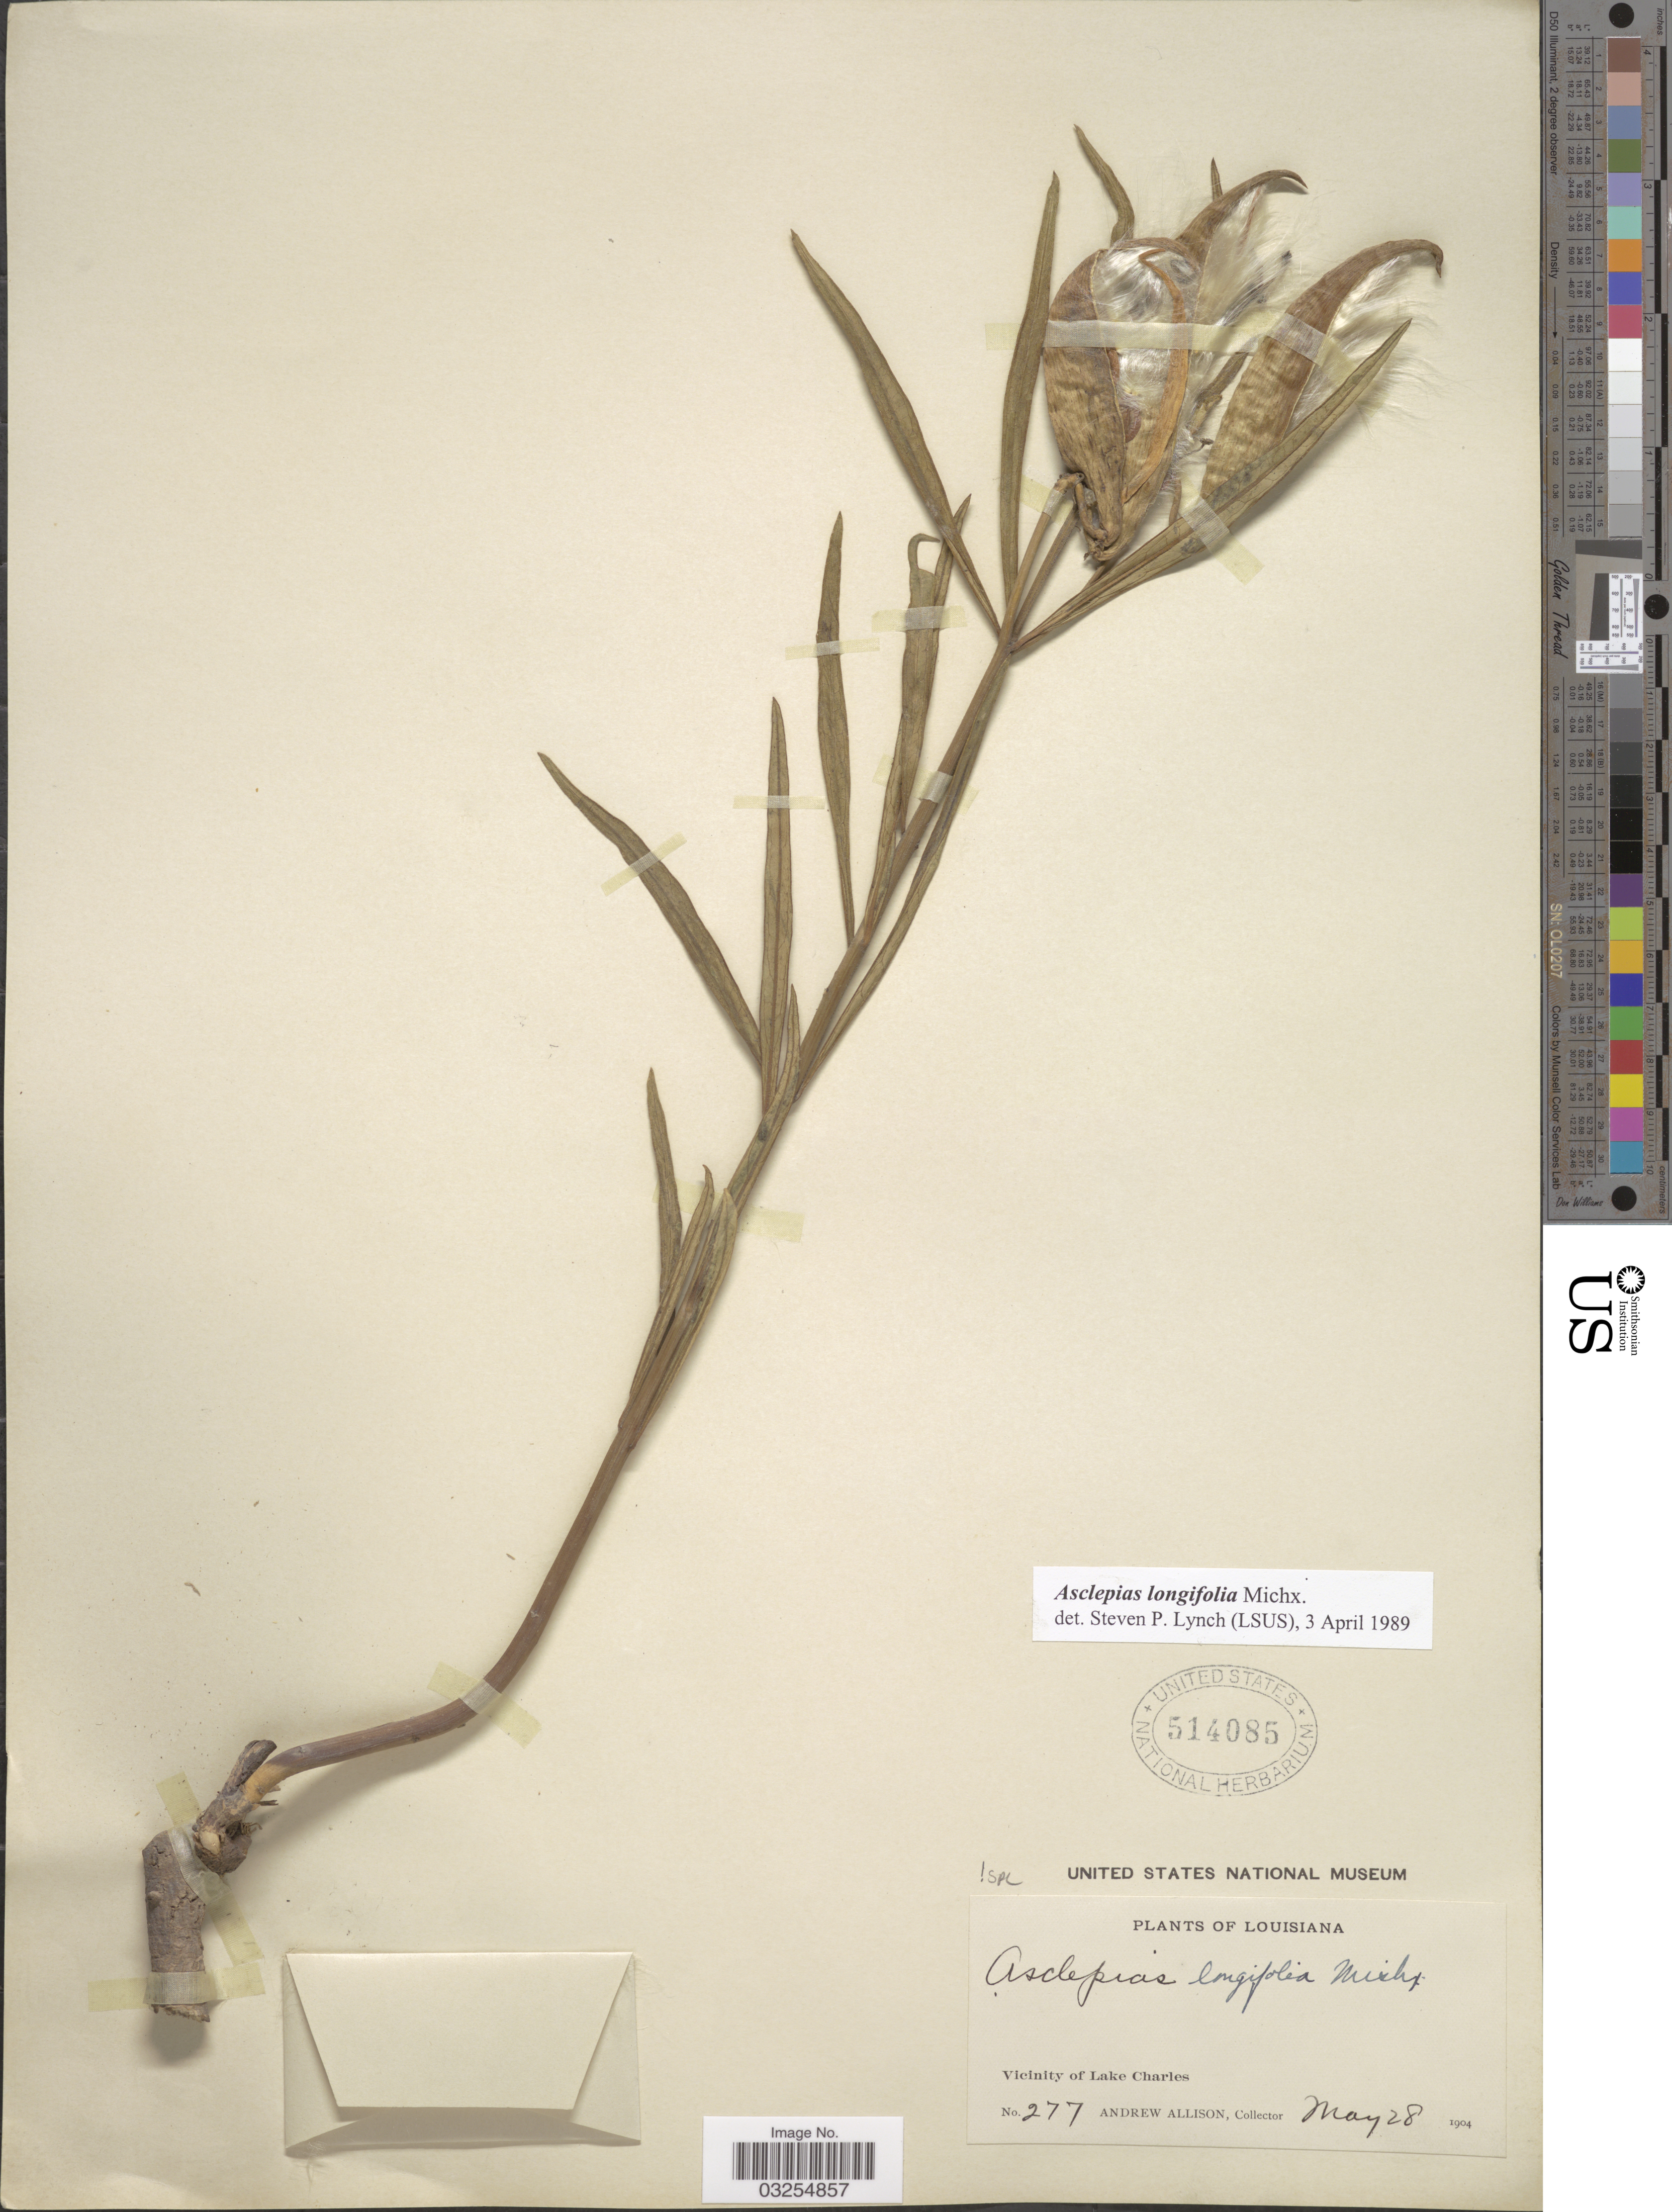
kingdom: Plantae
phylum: Tracheophyta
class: Magnoliopsida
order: Gentianales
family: Apocynaceae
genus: Asclepias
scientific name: Asclepias longifolia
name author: Michx.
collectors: A. Allison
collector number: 277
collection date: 1904-05-28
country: United States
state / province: Louisiana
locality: Vicinity of Lake Charles.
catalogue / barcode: US 514085